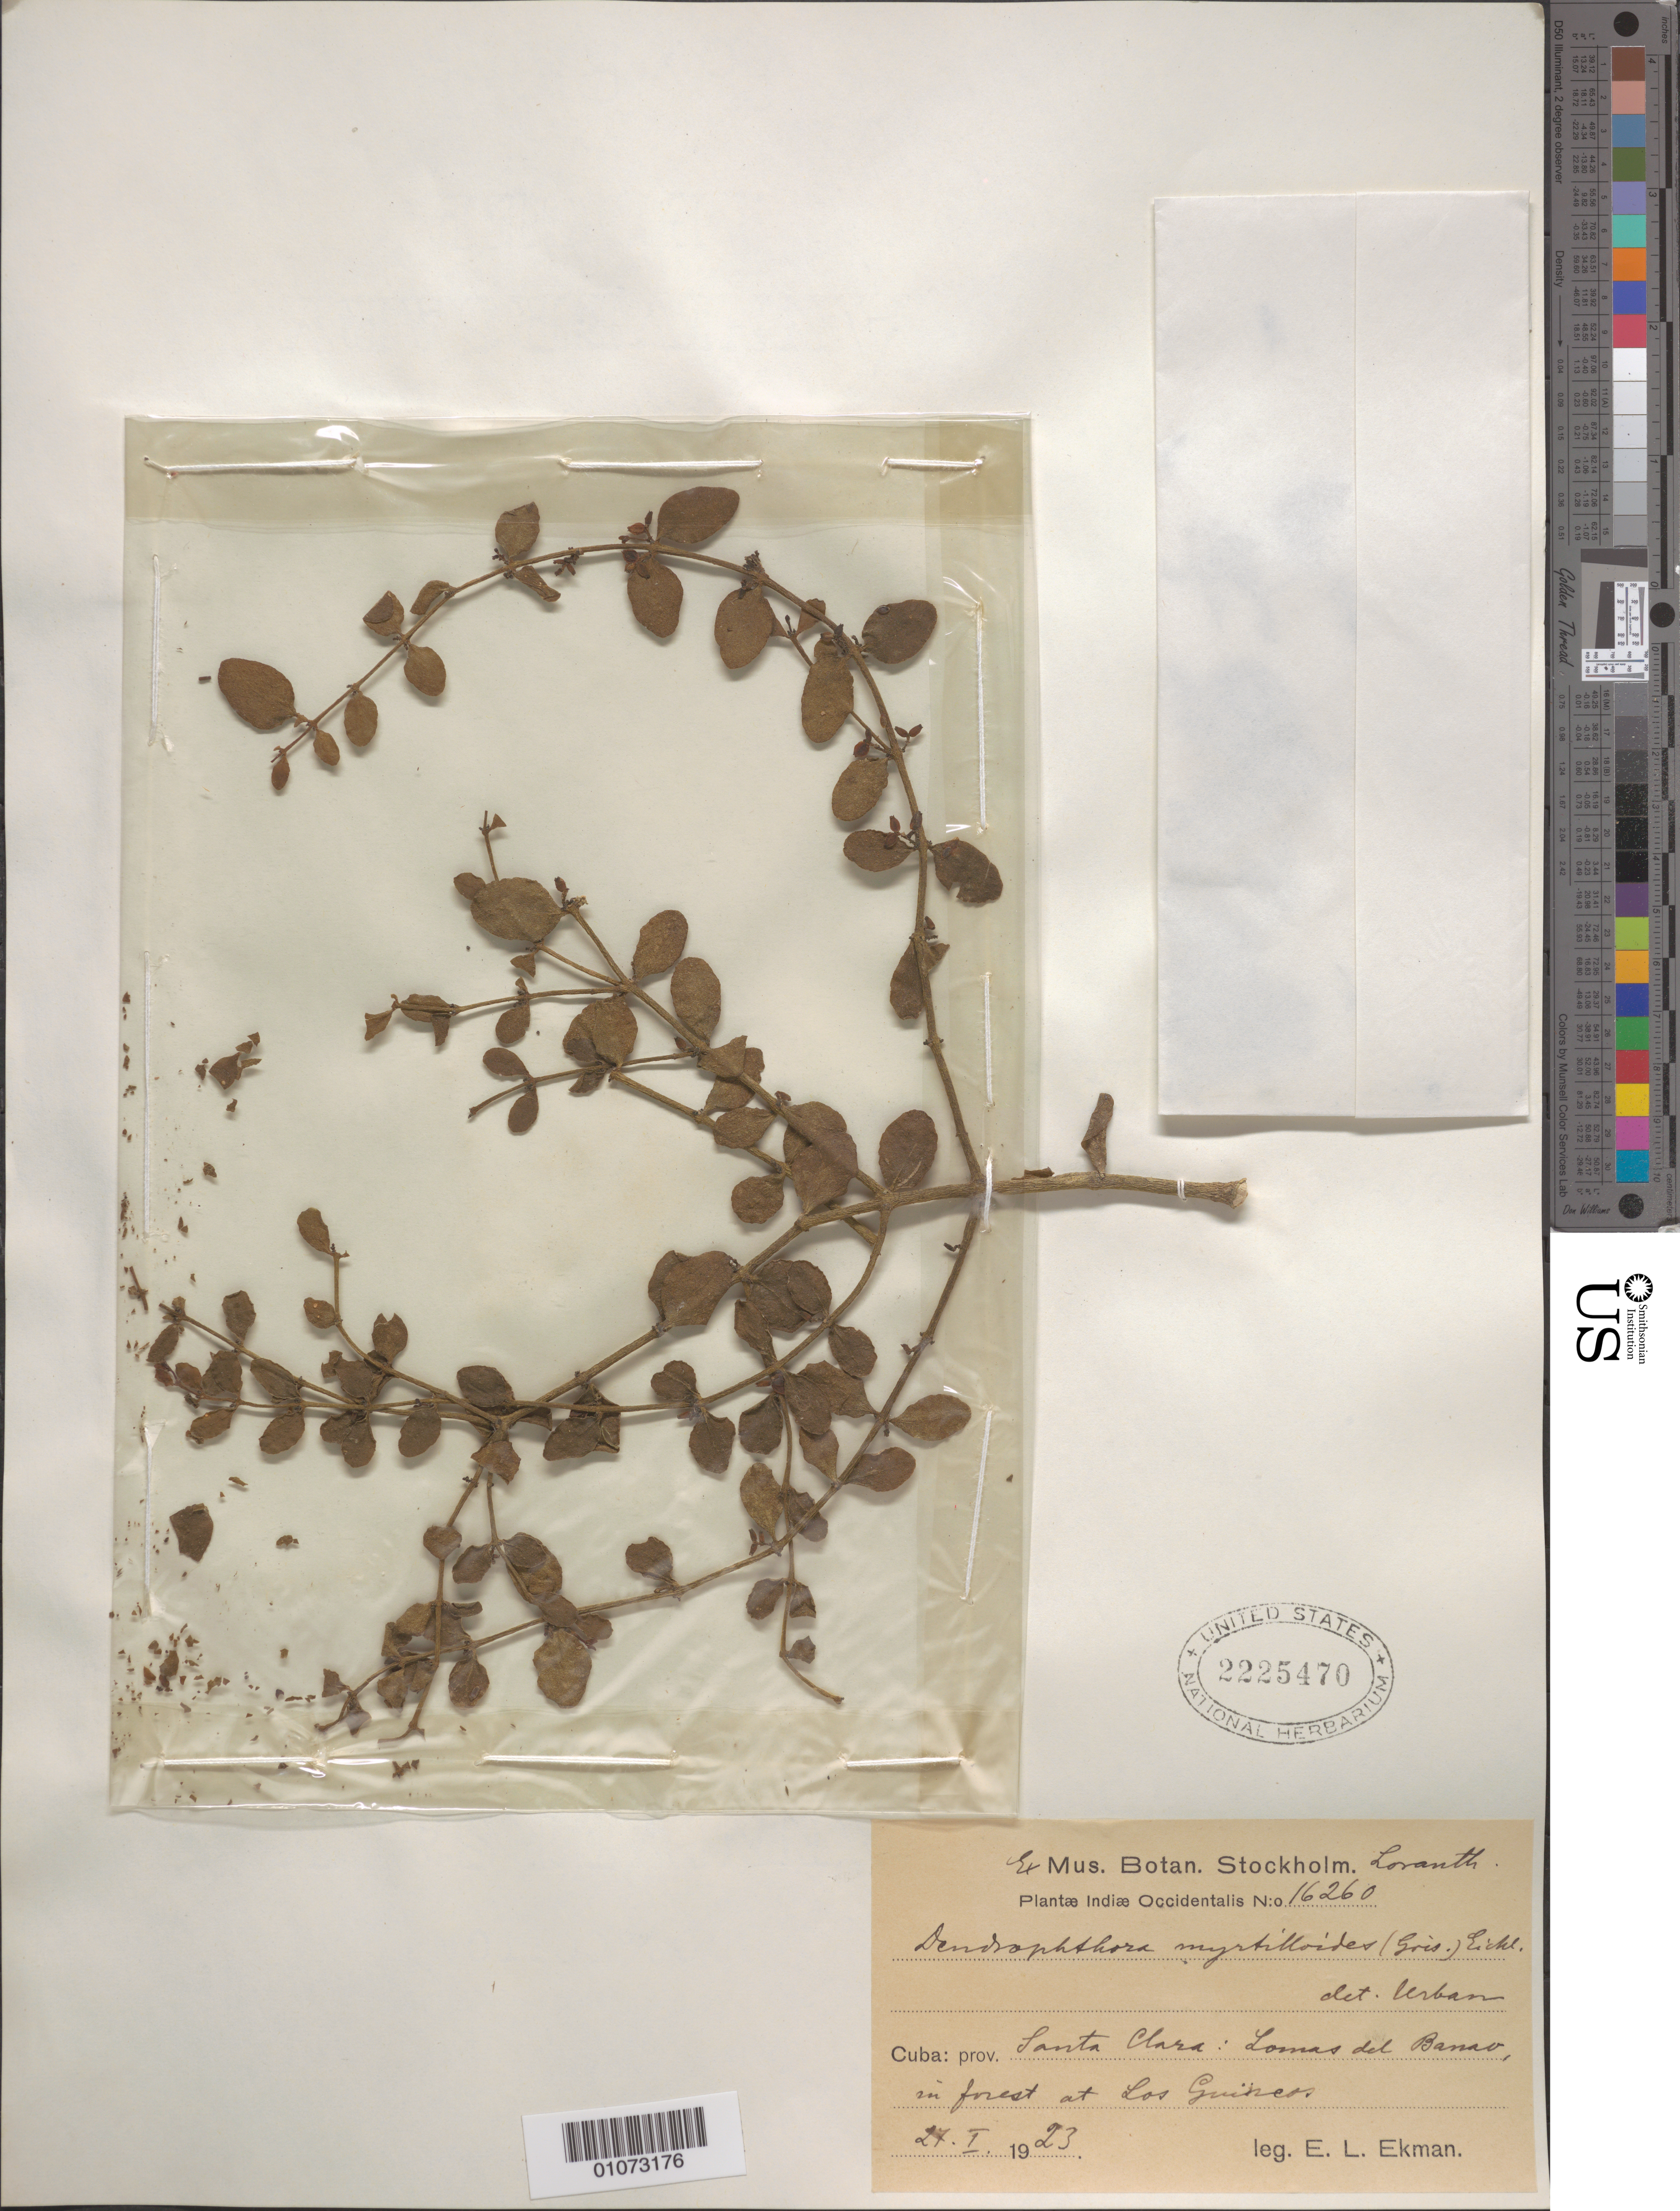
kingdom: Plantae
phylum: Tracheophyta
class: Magnoliopsida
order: Santalales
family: Viscaceae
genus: Dendrophthora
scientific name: Dendrophthora myrtilloides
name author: Eichler in Mart.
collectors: E. L. Ekman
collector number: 16260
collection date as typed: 21 Jan 1923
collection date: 1923-01-21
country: Cuba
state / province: Villa Clara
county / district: Santa Clara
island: Cuba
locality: Lornas del Banao, in forest at Los Guiness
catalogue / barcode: US 2225470